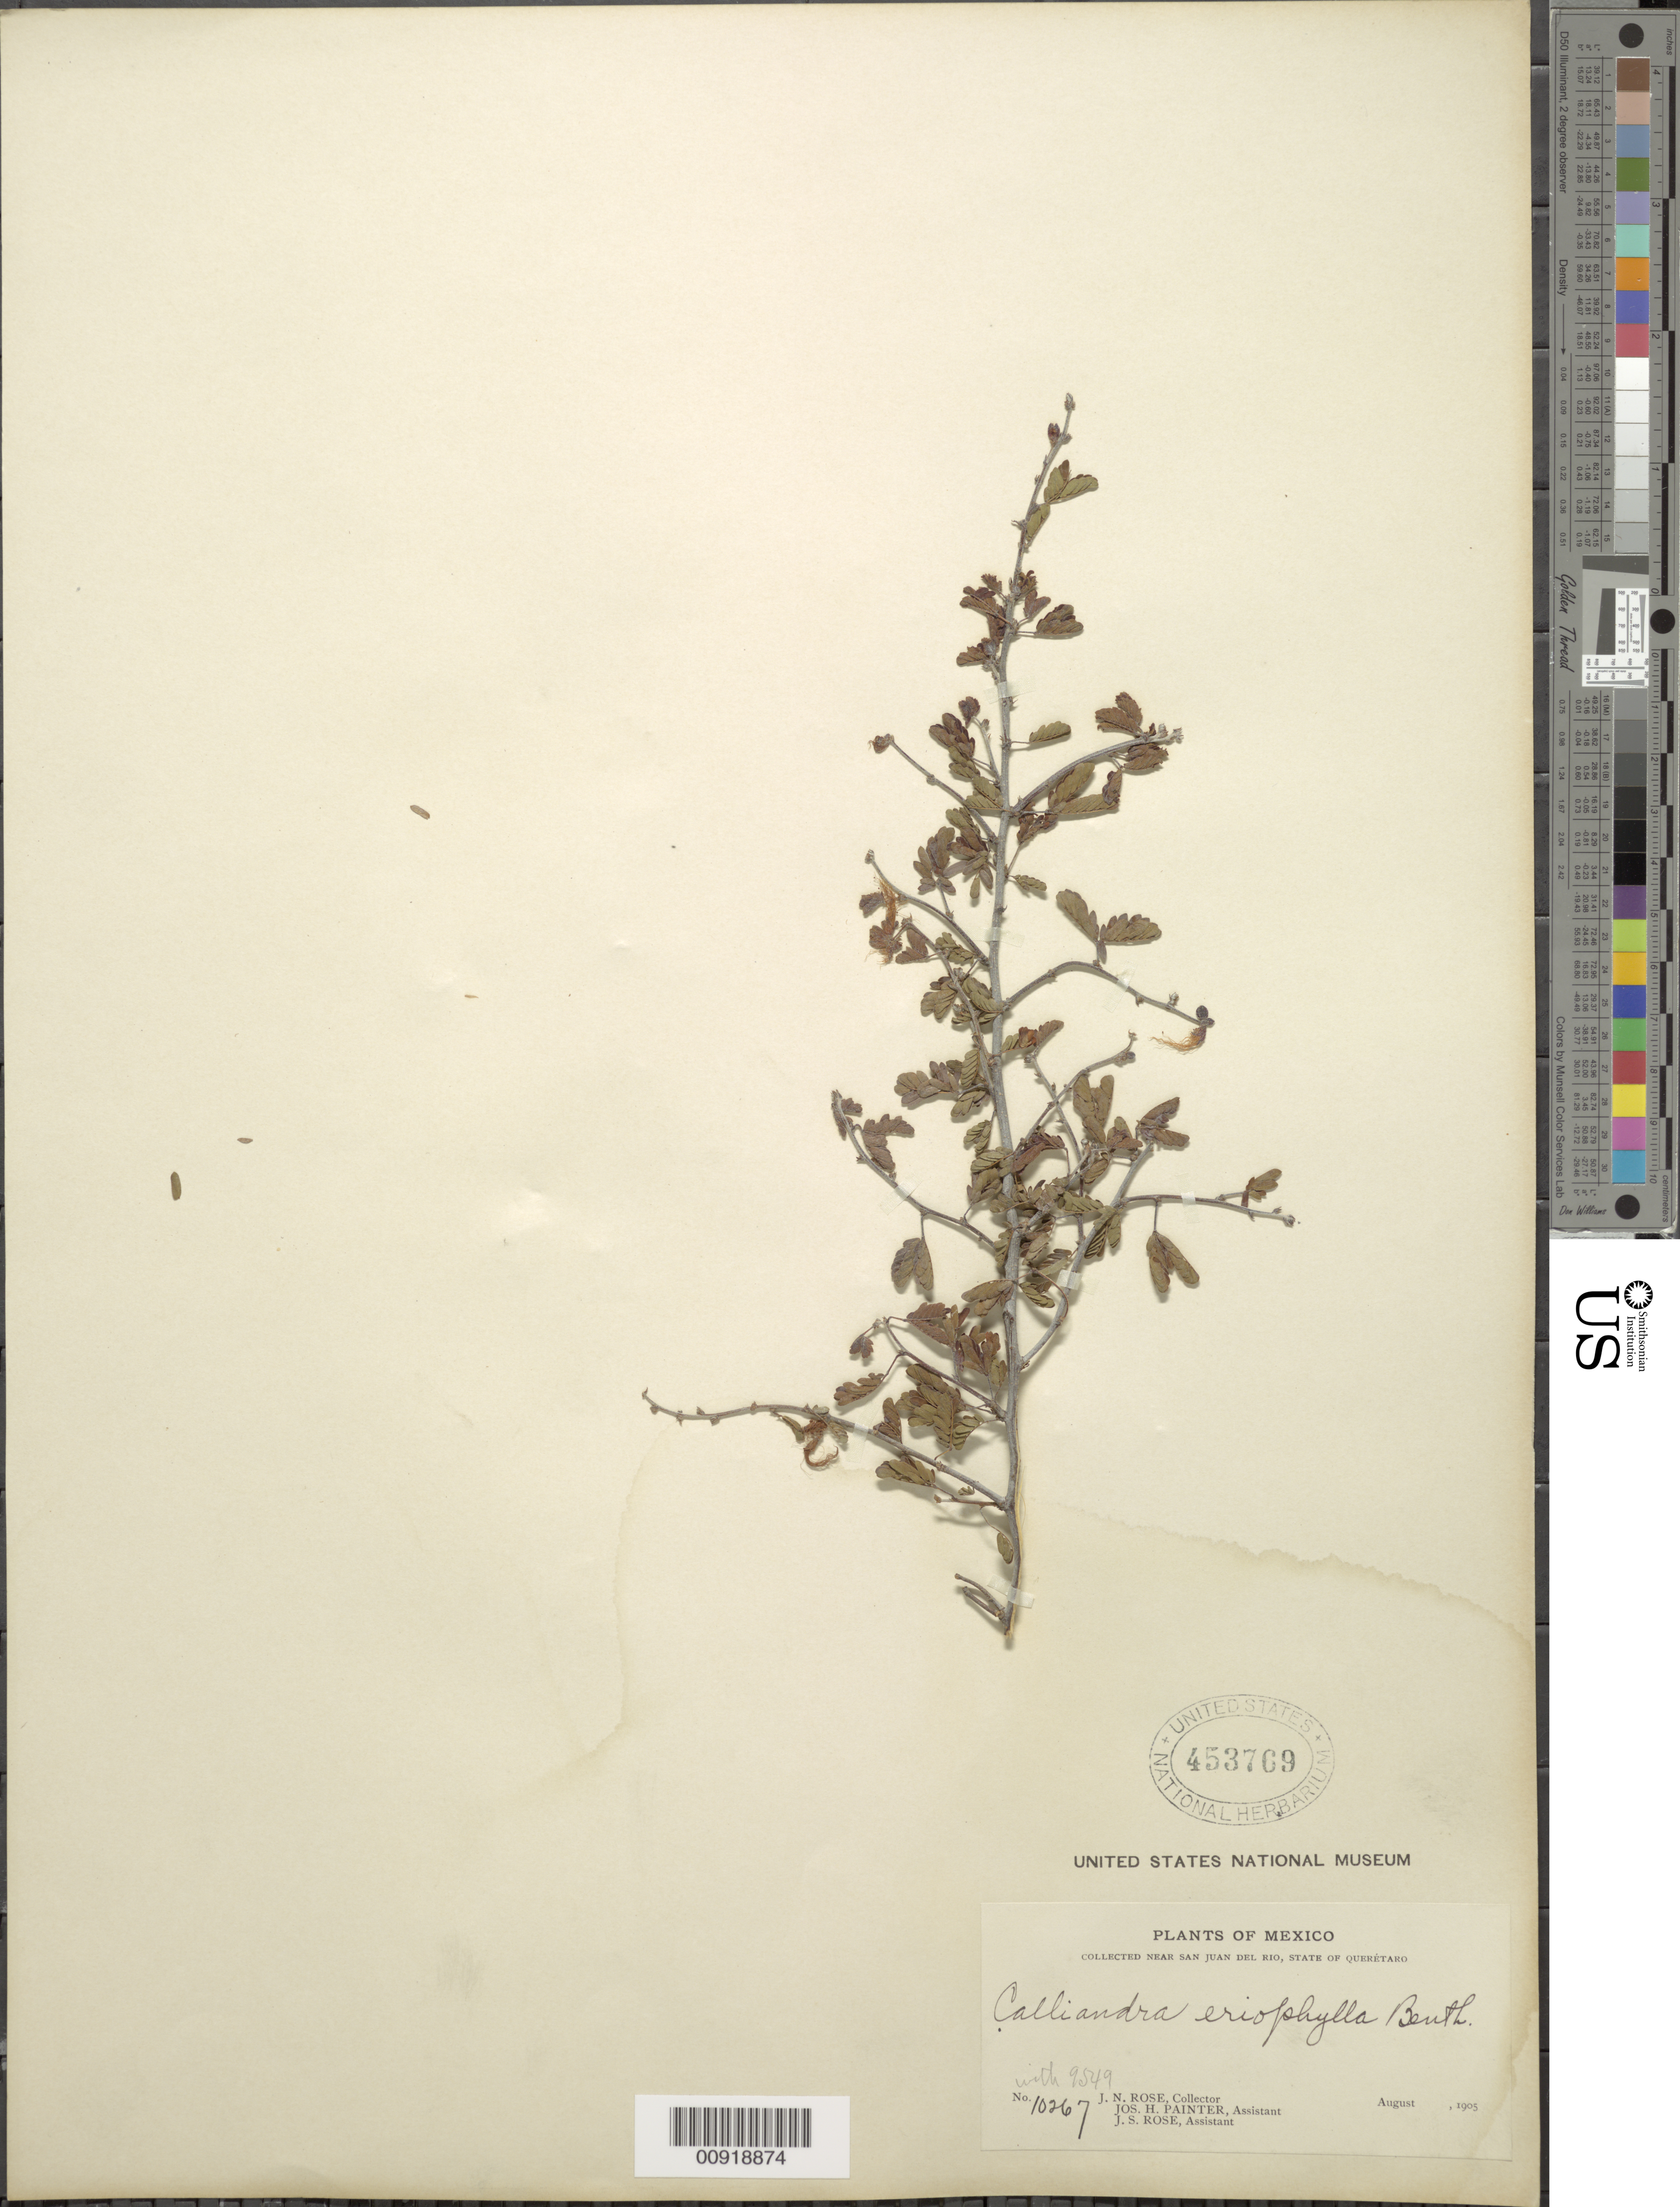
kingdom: Plantae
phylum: Tracheophyta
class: Magnoliopsida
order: Fabales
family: Fabaceae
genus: Calliandra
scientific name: Calliandra eriophylla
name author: Benth.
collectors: J. N. Rose, J. H. Painter & J. S. Rose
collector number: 10267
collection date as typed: Aug 1905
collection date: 1905-08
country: Mexico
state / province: Querétaro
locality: Near San Juan del Río, State of Querétaro.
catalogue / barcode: US 453769